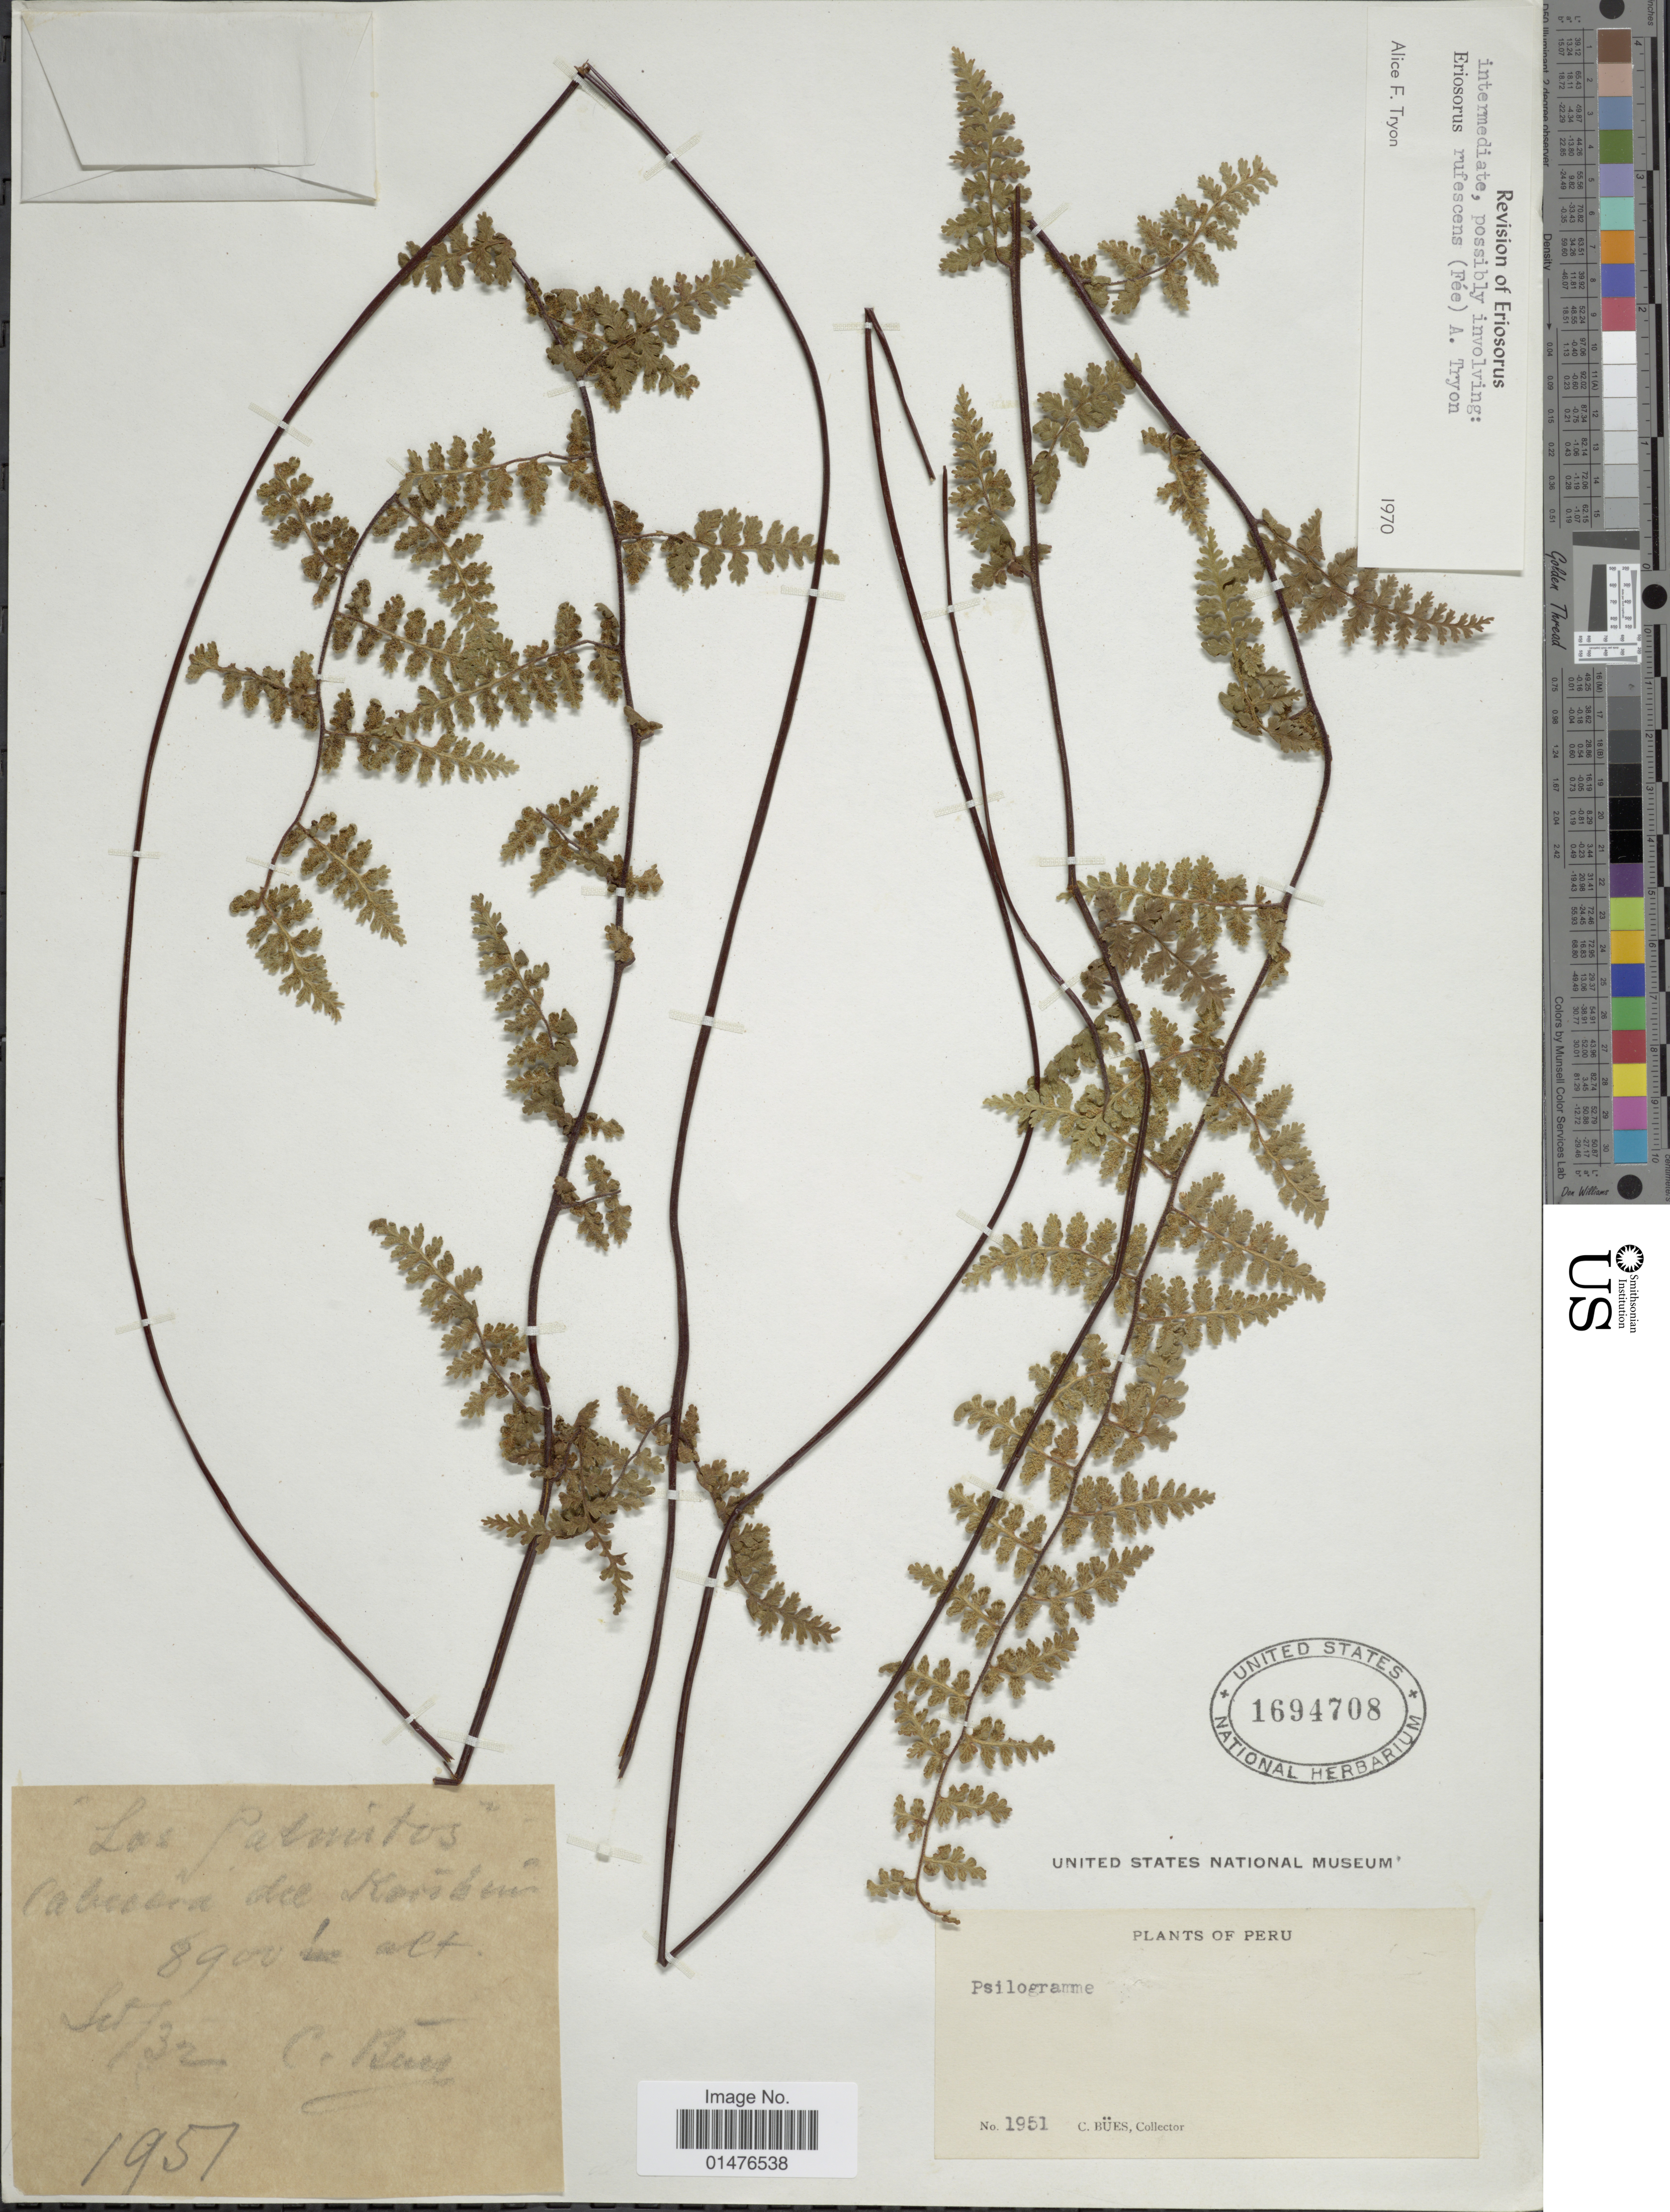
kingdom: Plantae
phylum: Tracheophyta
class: Polypodiopsida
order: Polypodiales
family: Pteridaceae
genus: Jamesonia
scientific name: Jamesonia rufescens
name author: (Fée) Christenh.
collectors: C. Bues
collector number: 1951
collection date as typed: Transcribed d/m/y: /9/32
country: Peru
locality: Las Palmitos. Cabecera del Koribeni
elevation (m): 2713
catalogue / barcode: US 1694708